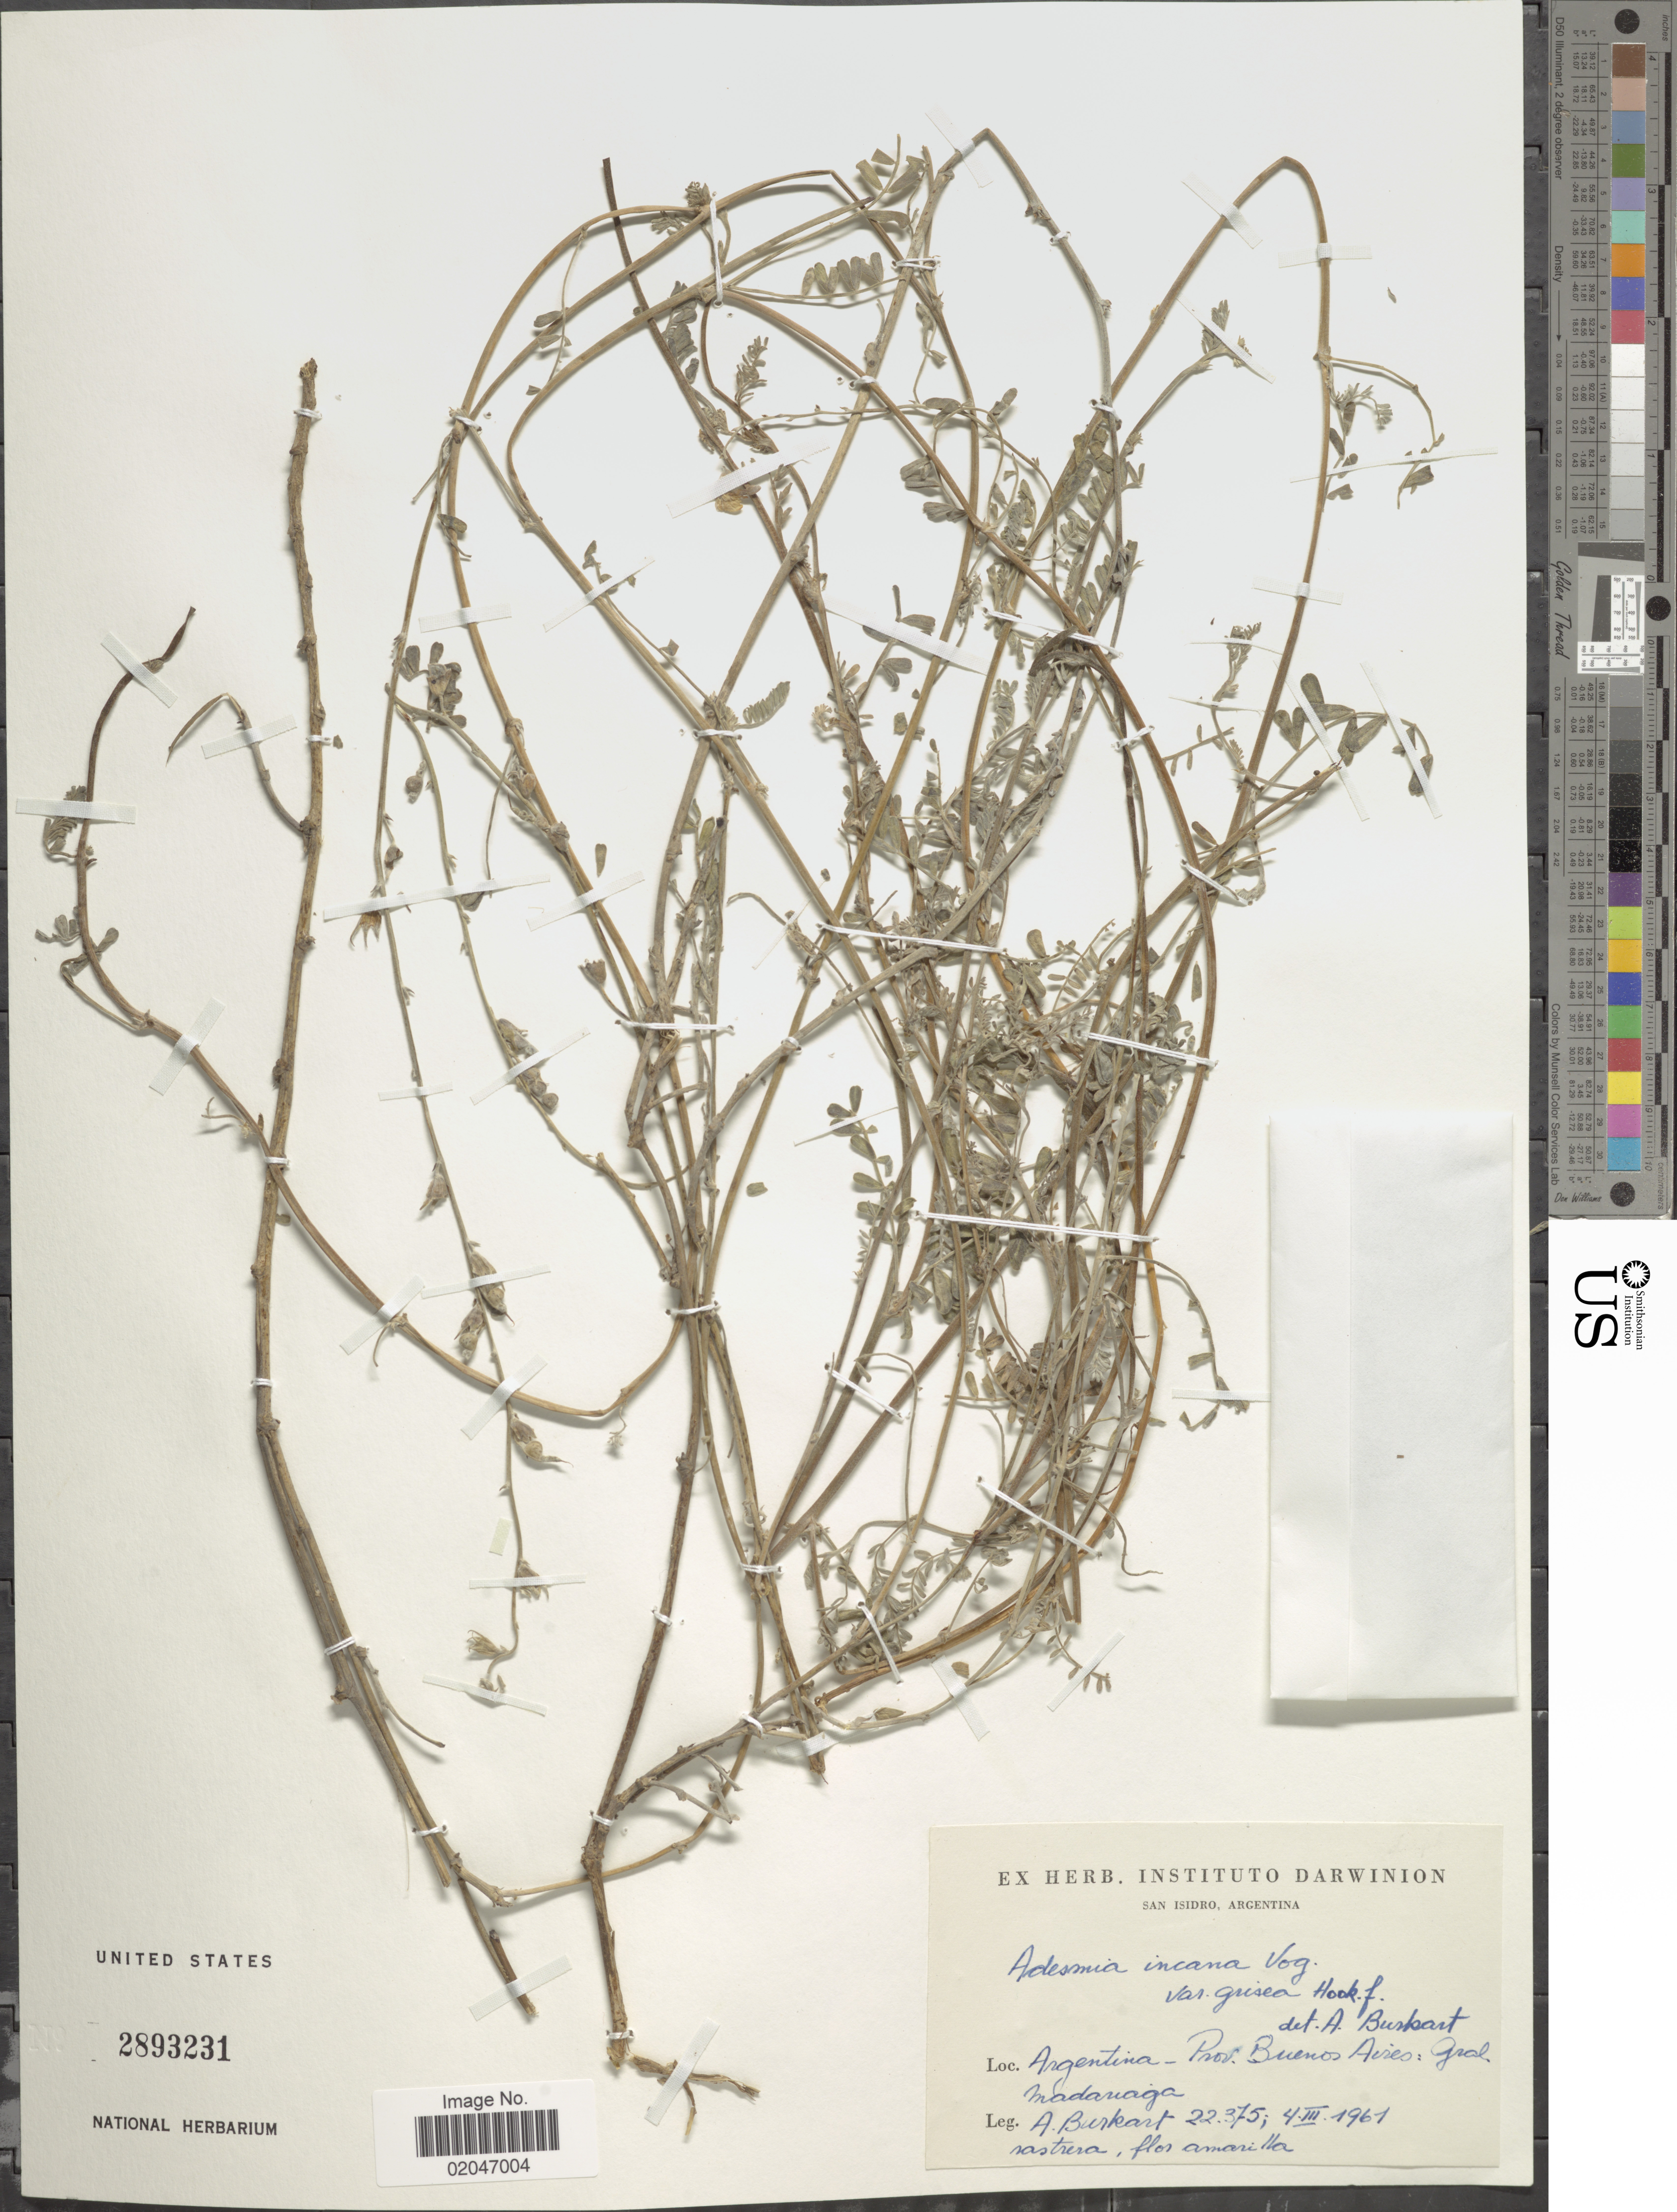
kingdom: Plantae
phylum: Tracheophyta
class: Magnoliopsida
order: Fabales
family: Fabaceae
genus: Adesmia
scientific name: Adesmia incana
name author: Vogel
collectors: A. E. Burkart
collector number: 22375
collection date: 1961-03-04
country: Argentina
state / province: Buenos Aires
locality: Gral Madariaga.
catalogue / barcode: US 2893231